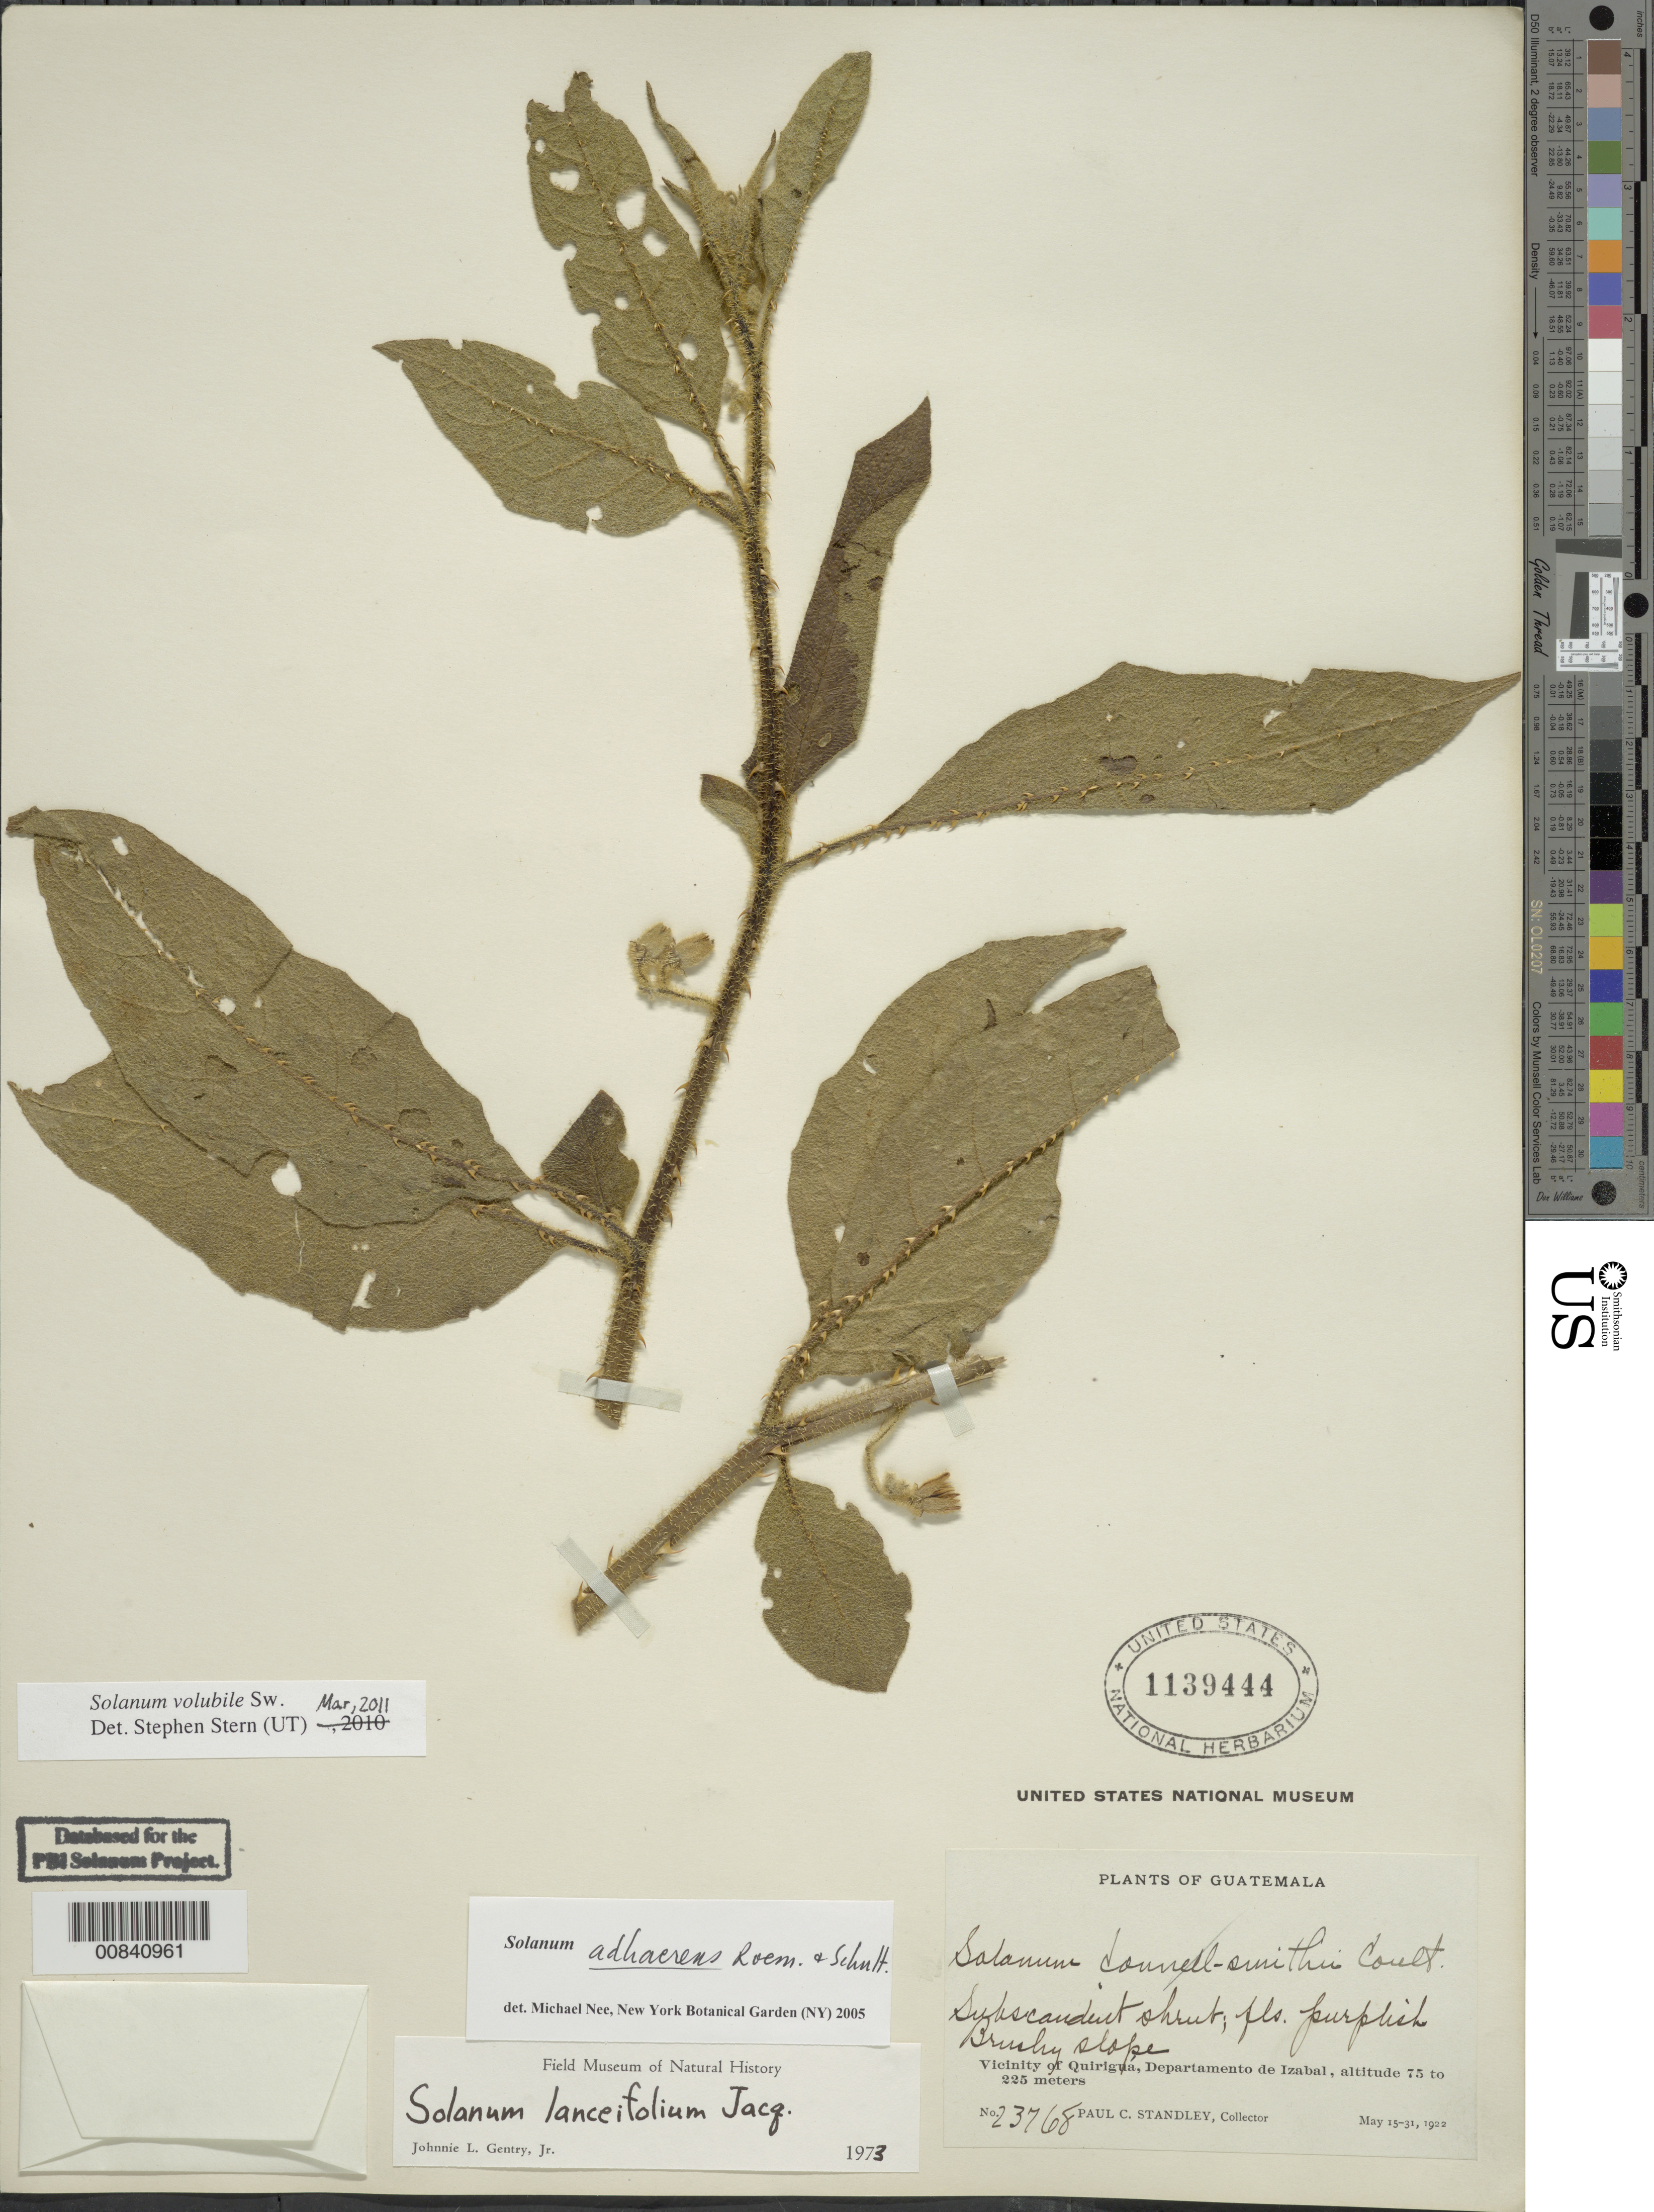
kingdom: Plantae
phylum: Tracheophyta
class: Magnoliopsida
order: Solanales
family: Solanaceae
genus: Solanum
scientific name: Solanum adhaerens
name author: Roem. & Schult.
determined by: Nee, Michael H.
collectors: P. C. Standley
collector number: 23768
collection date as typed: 15 May 1922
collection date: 1922-05-15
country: Guatemala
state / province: Izabal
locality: Vicinity of Quirigua.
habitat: Brushy slope.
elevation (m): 75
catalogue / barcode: US 1139444